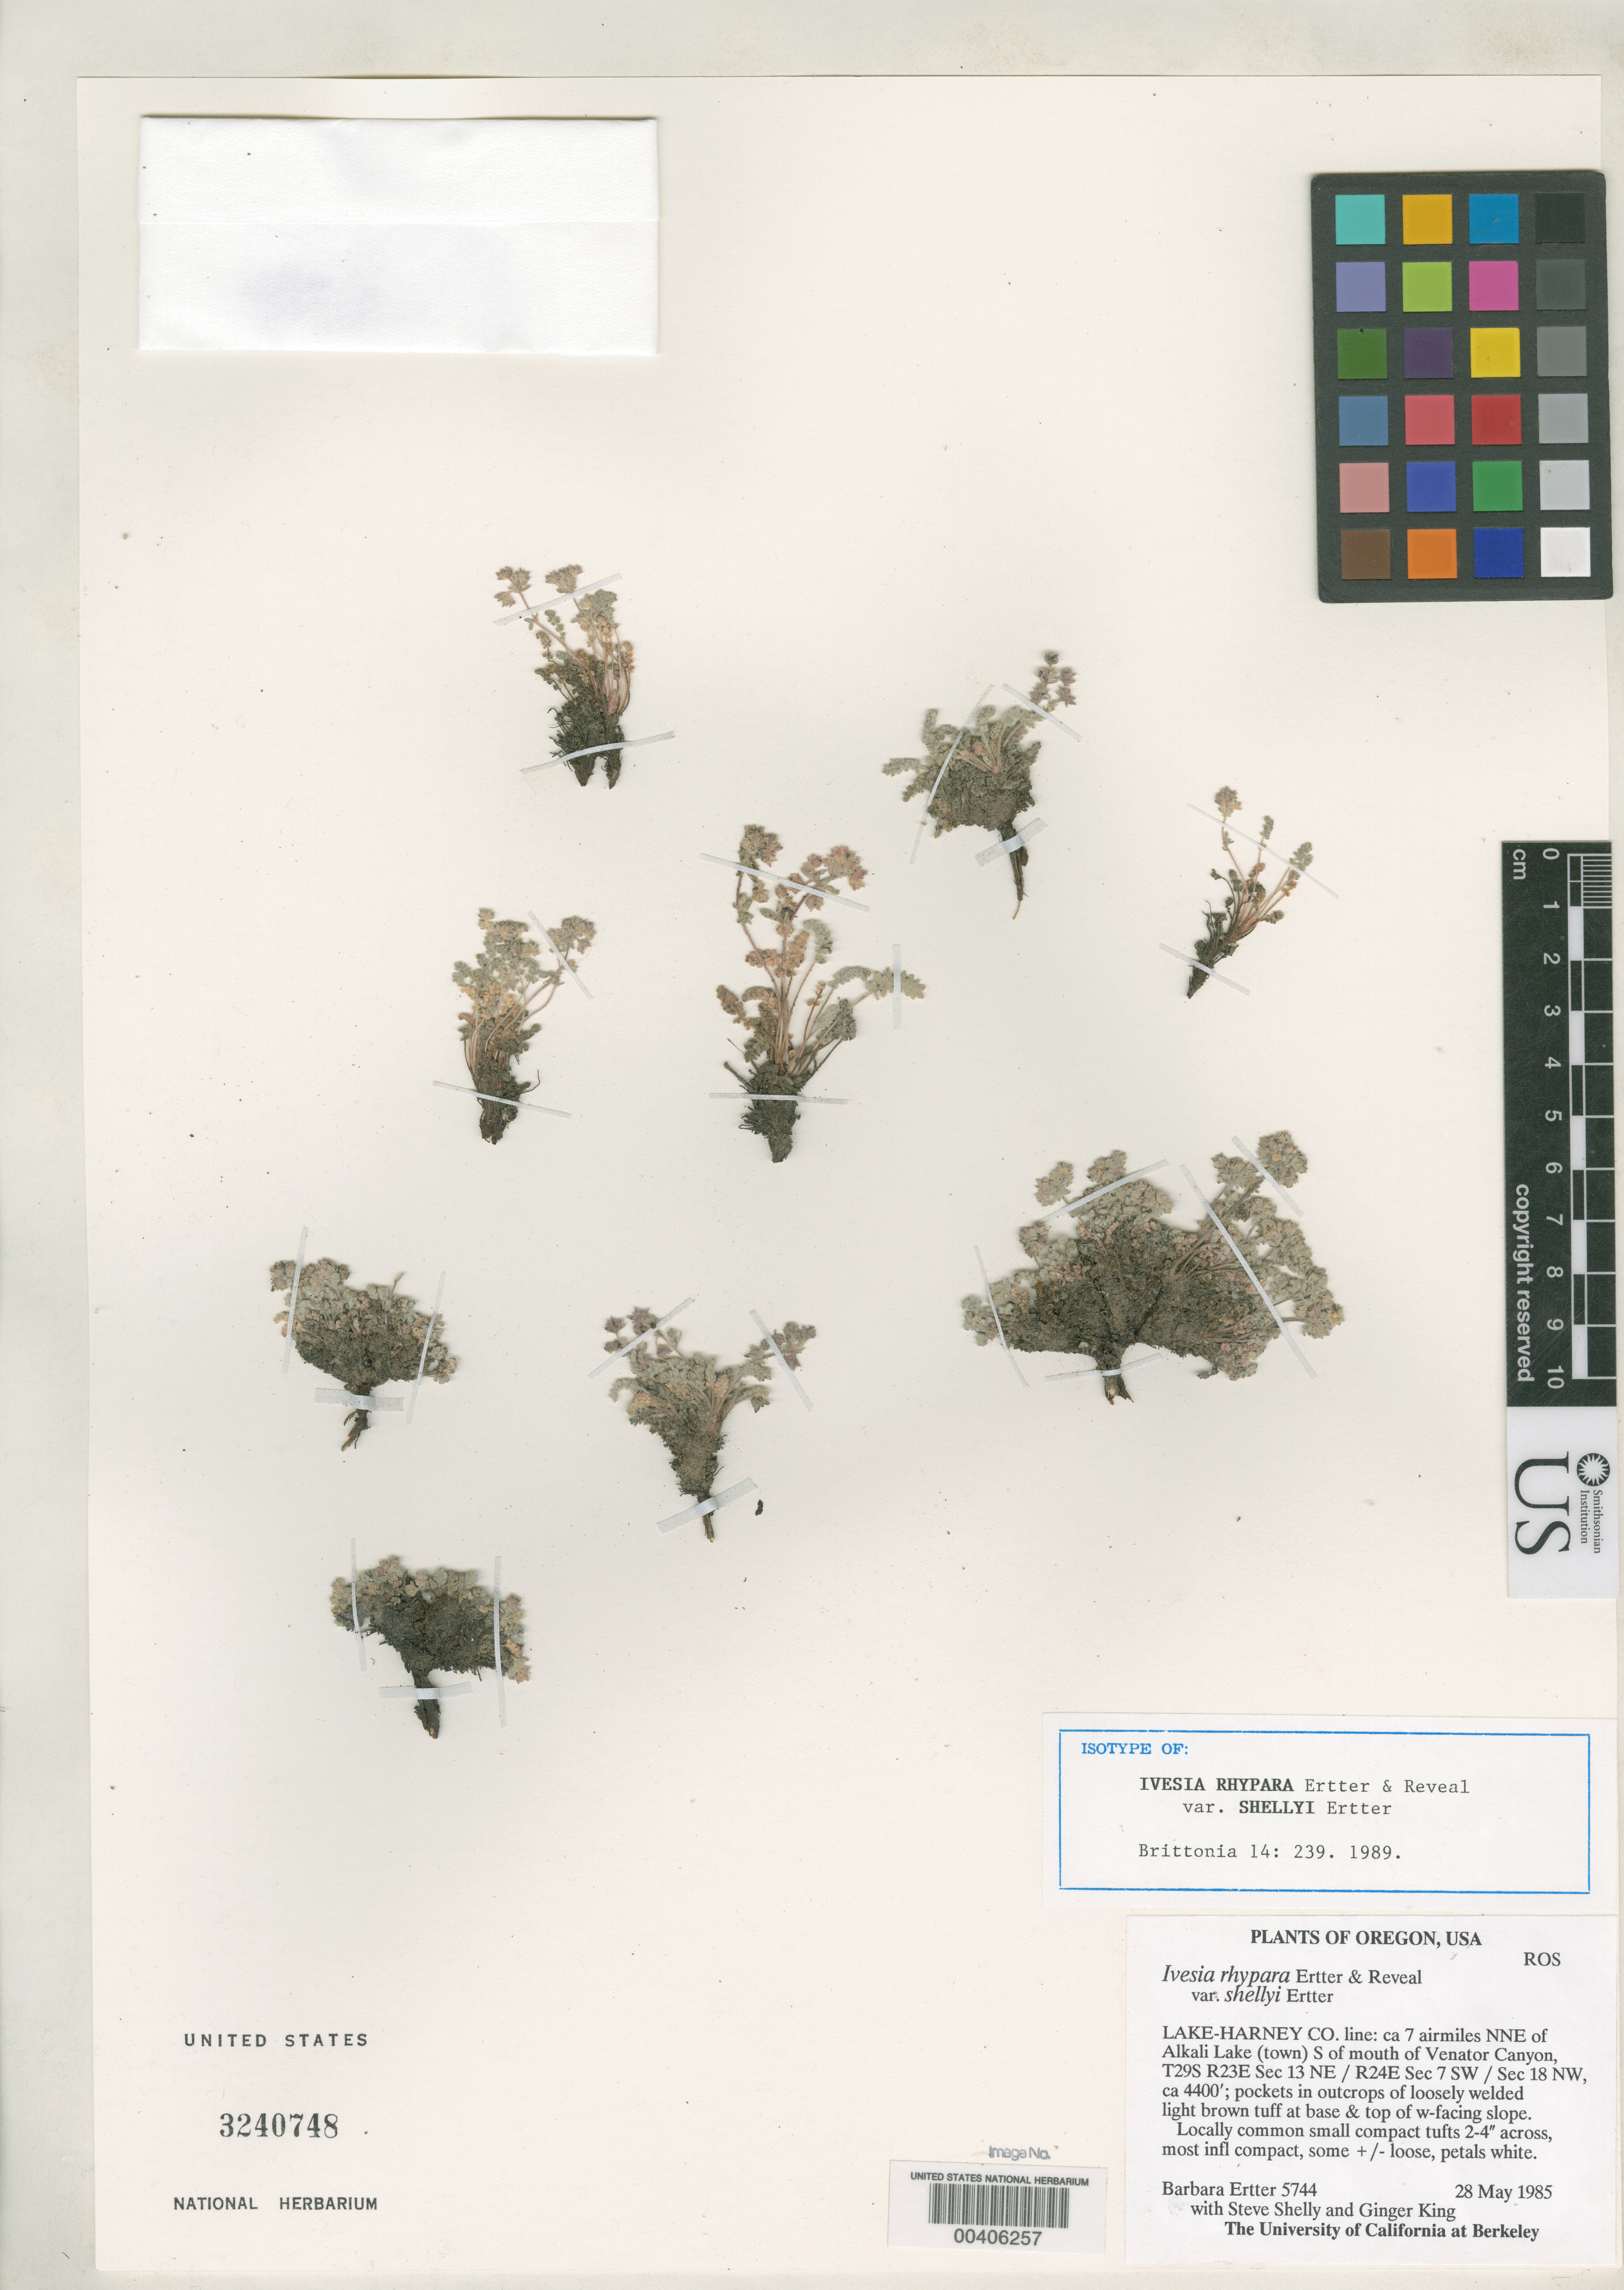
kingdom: Plantae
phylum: Tracheophyta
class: Magnoliopsida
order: Rosales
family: Rosaceae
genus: Ivesia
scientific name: Ivesia rhypara var. shellyi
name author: Ertter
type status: Isotype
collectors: B. Ertter, S. Shelly & G. King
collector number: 5744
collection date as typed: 29 May 1985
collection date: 1985-05-29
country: United States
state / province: Oregon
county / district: Lake / Harney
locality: Ca. 7 mi NNE of Alkali Lake (town) S of mouth of Venator Canyon.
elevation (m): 1341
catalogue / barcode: US 3240748